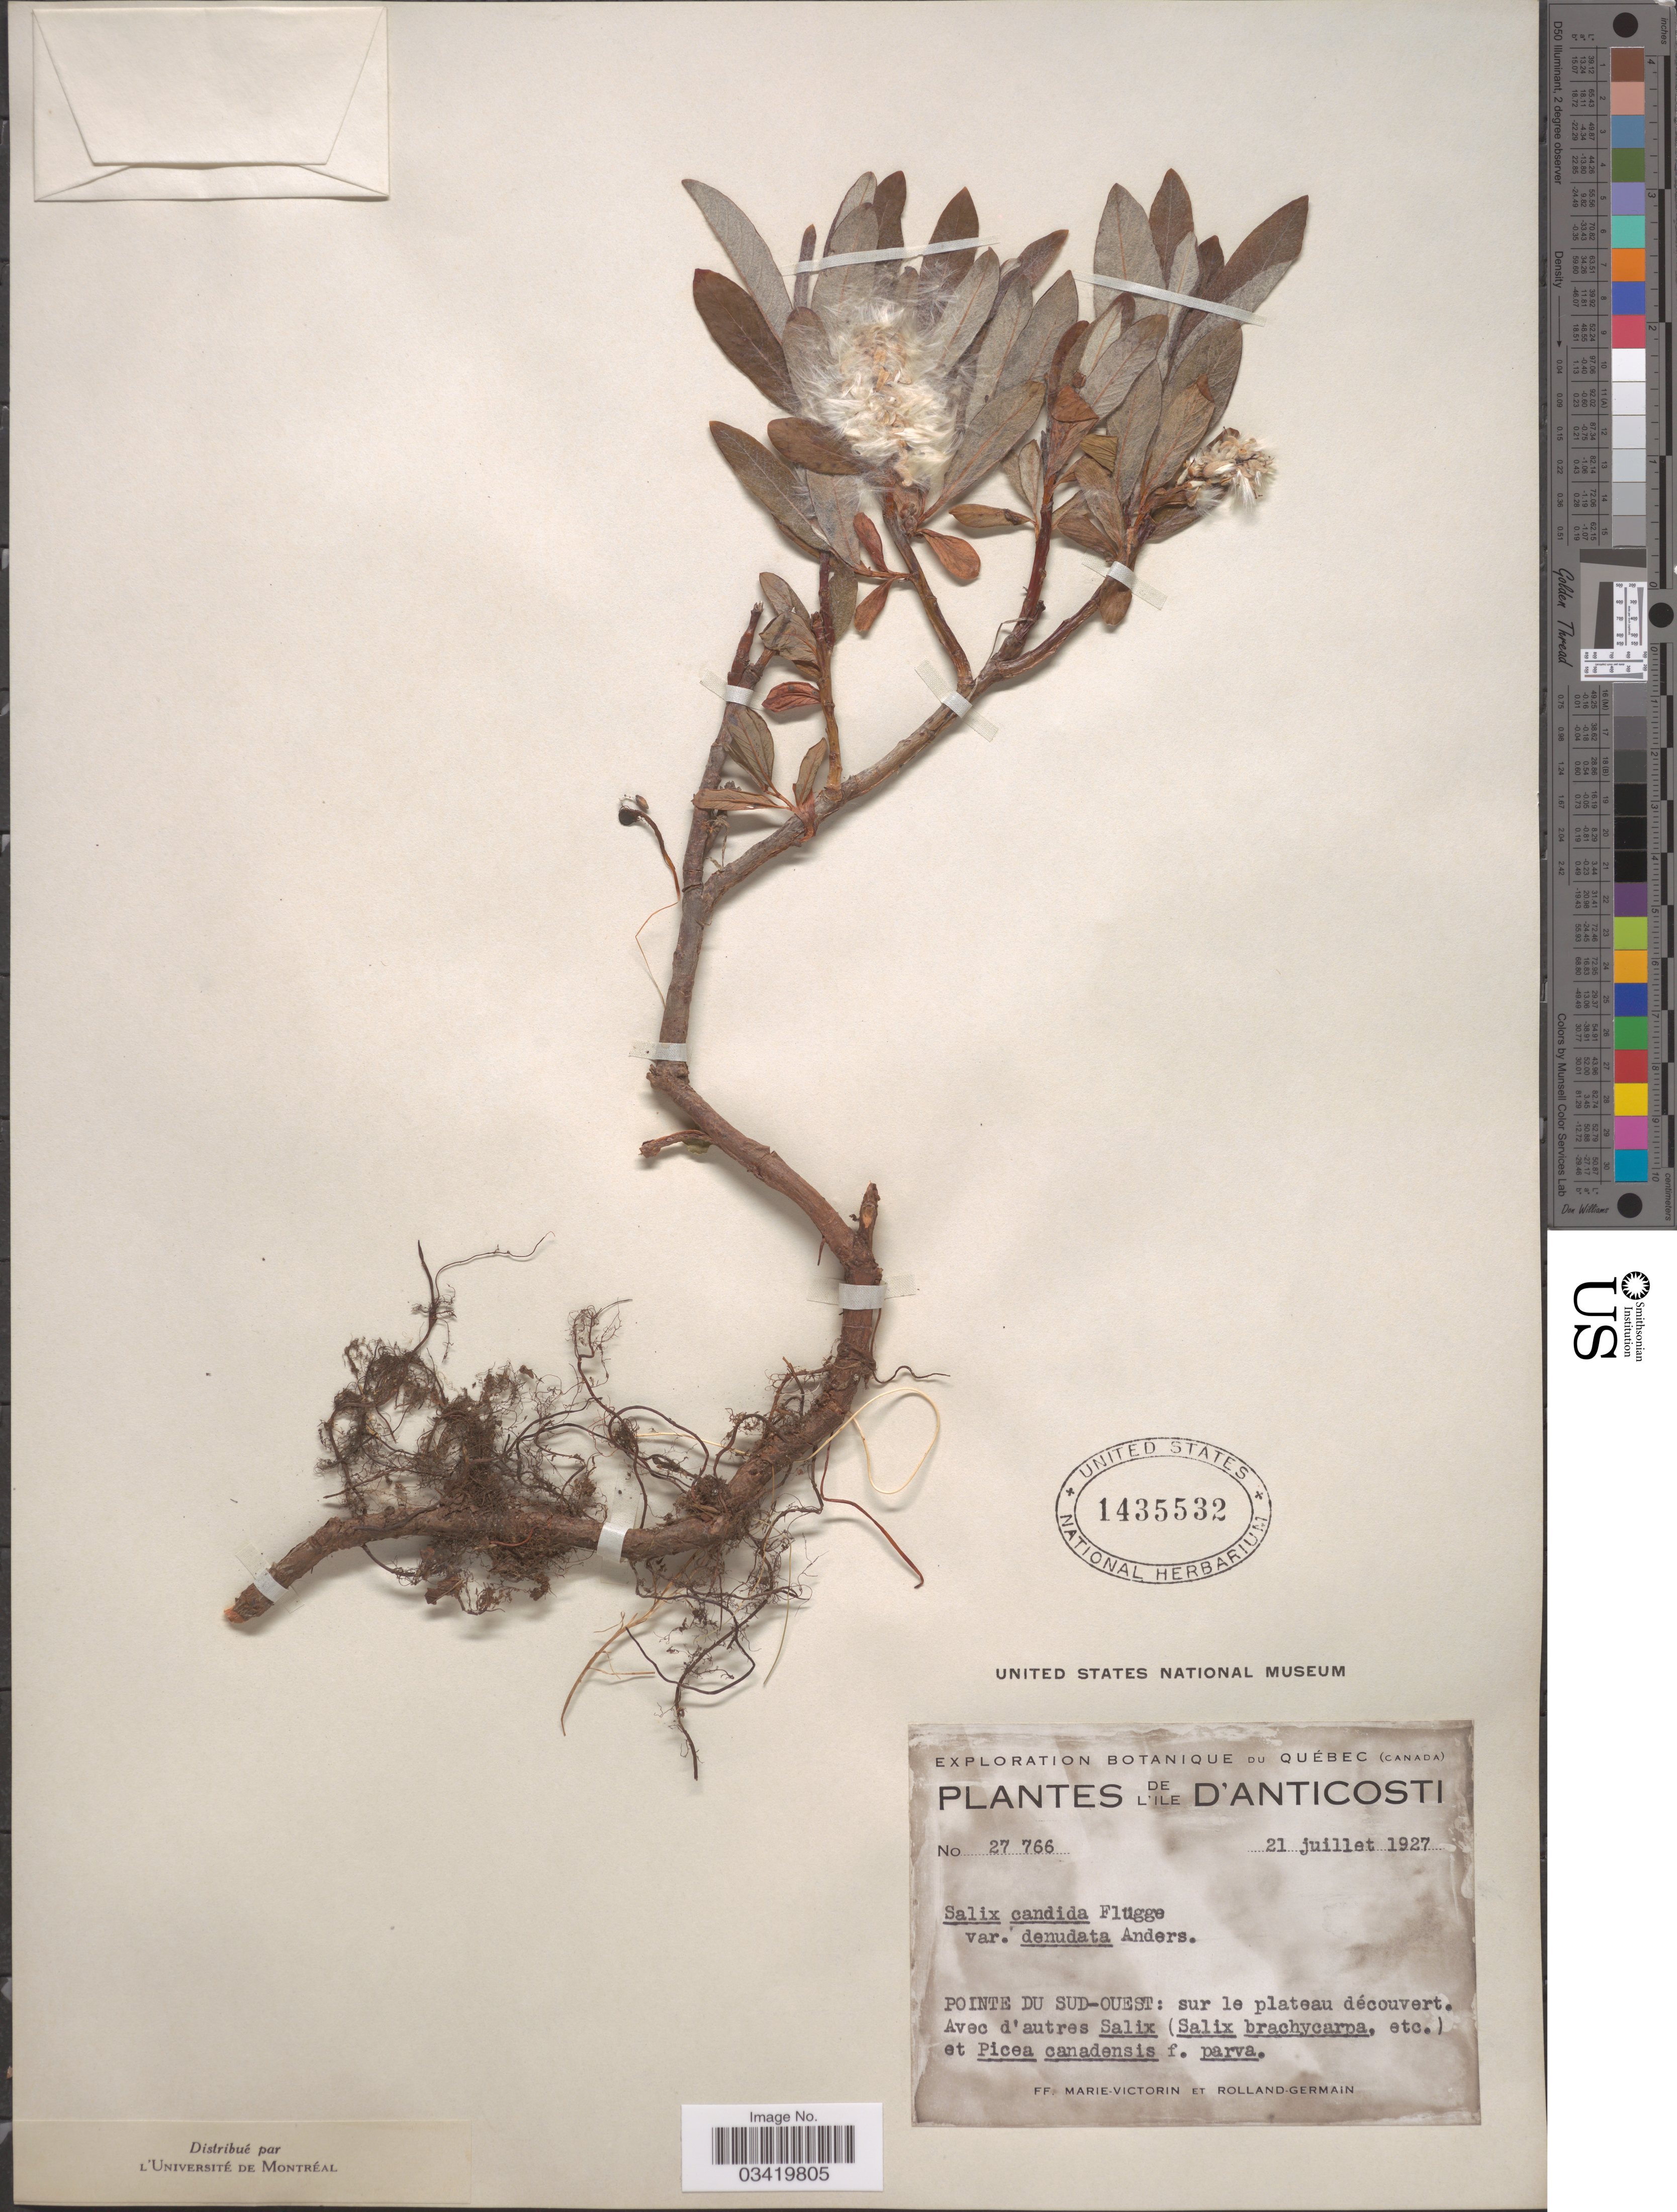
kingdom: Plantae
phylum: Tracheophyta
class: Magnoliopsida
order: Malpighiales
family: Salicaceae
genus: Salix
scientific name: Salix candida var. denudata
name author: Andersson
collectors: F. Marie-Victorin & Rolland-Germain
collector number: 27766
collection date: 1927-07-21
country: Canada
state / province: Quebec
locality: De L'Ile D'Anticosti. Pointe Du Sud-Ouest: sur le plateau découvert.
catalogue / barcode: US 1435532